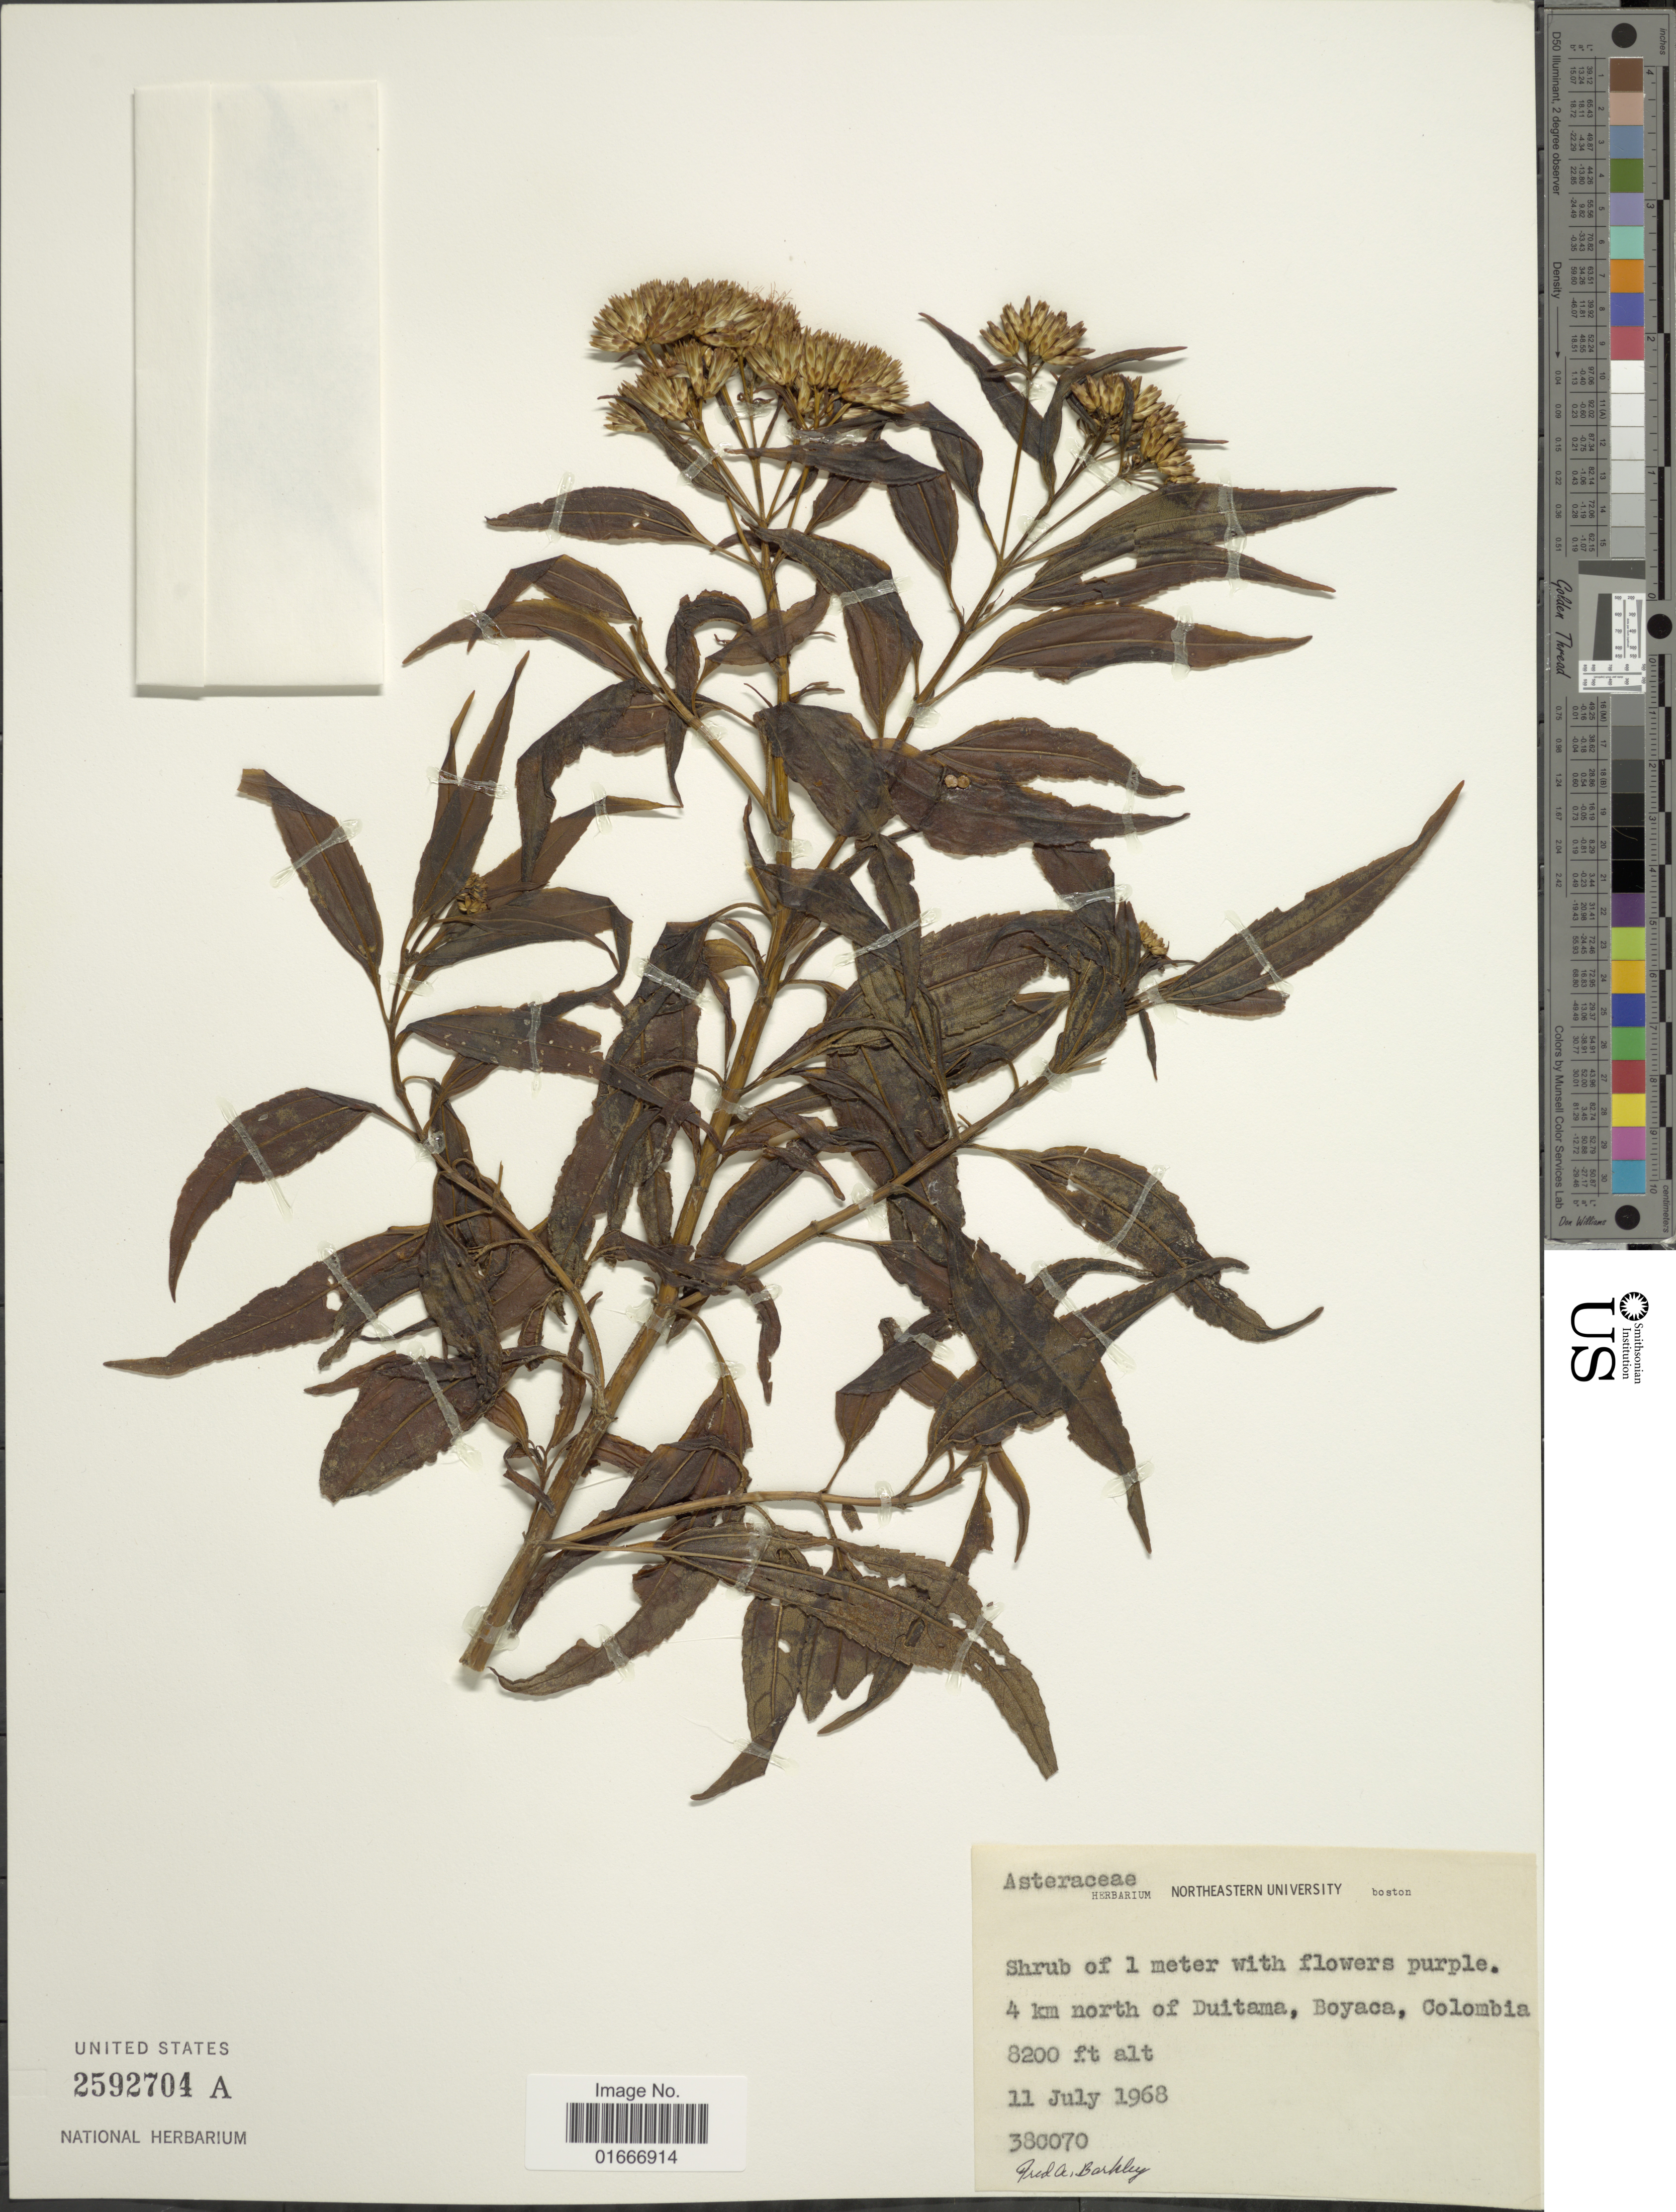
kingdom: Plantae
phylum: Tracheophyta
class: Magnoliopsida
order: Asterales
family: Asteraceae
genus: Chromolaena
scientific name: Chromolaena sp.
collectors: F. A. Barkley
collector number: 38C070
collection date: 1968-07-11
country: Colombia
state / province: Boyacá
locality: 4 km north of Duitama, Boyacá, Colombia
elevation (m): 2499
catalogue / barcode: US 2592704A